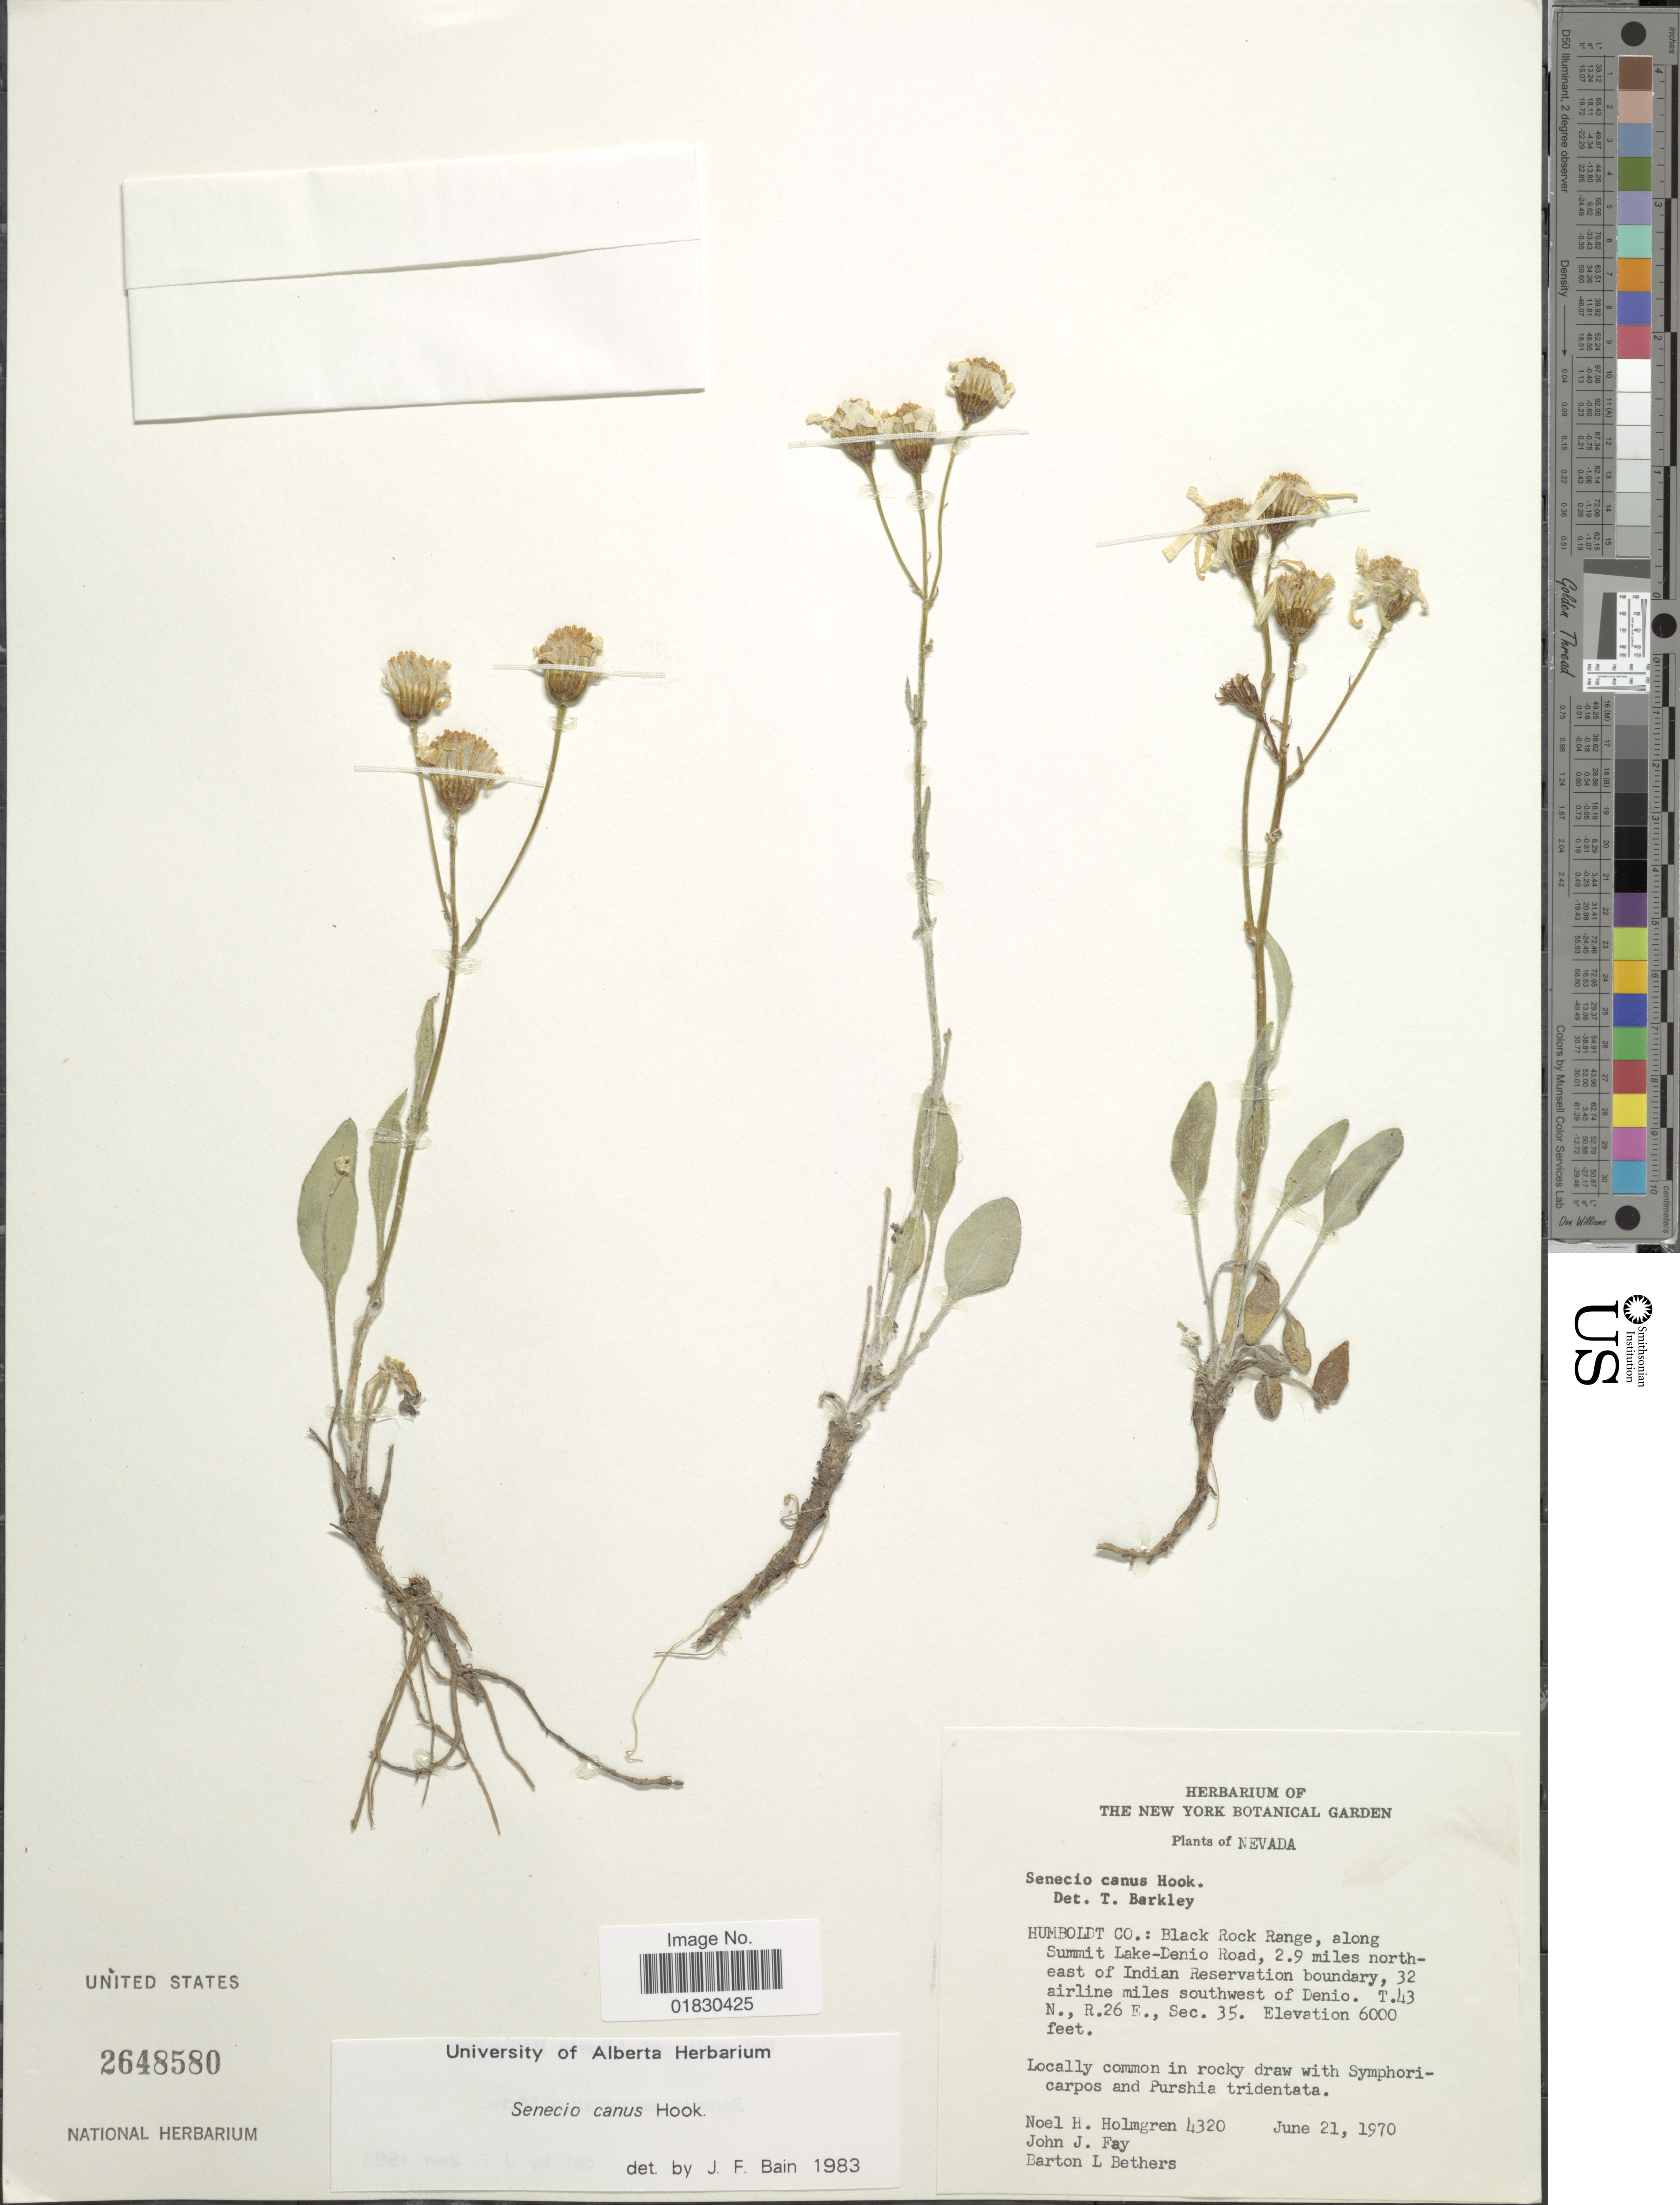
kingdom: Plantae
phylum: Tracheophyta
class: Magnoliopsida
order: Asterales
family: Asteraceae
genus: Packera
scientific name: Packera cana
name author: (Hook.) W.A. Weber & Á. Löve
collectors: N. H. Holmgren, J. M. Fay & B. Bethers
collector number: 4320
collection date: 1970-06-21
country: United States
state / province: Nevada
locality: Humboldt Co: Black Rock Range, along Summit Lake-Denio Road, 2.9 miles north east of Indian Reservation boundary, 32 airline miles southwest of Denio, T.43N., R26E., Sec. 35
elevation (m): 1829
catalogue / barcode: US 2648580